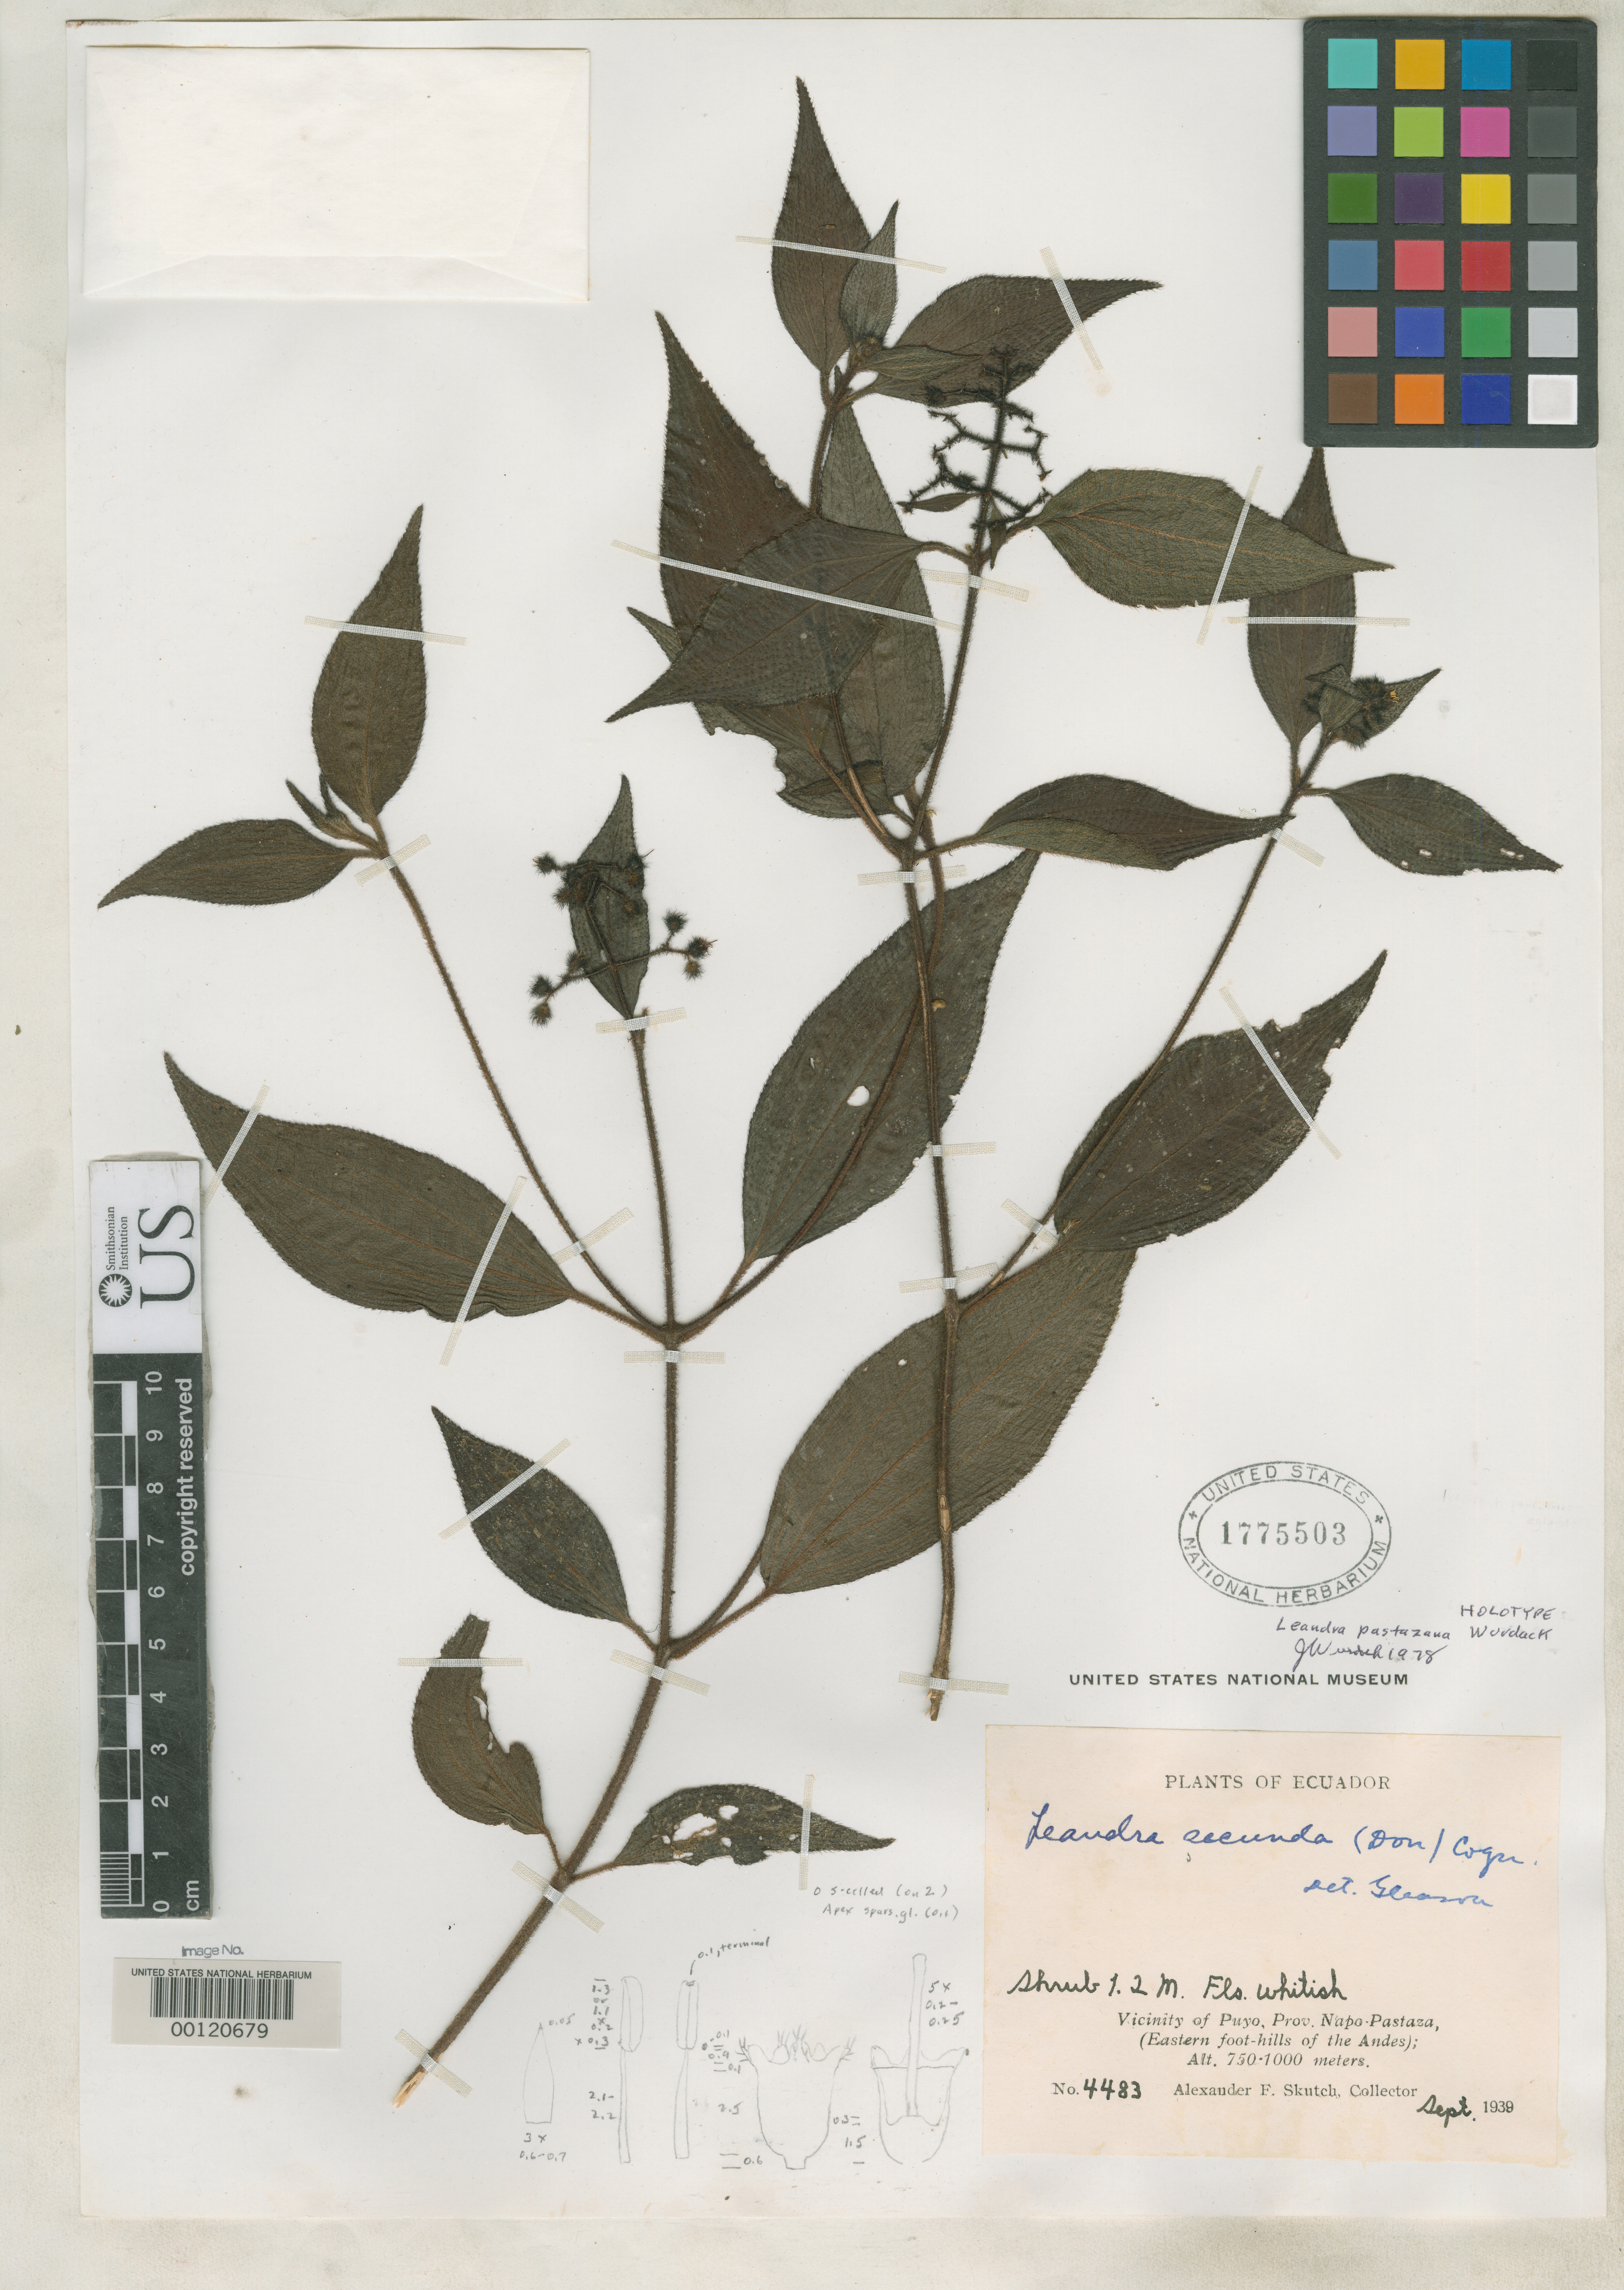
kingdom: Plantae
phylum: Tracheophyta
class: Magnoliopsida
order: Myrtales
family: Melastomataceae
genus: Leandra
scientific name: Leandra pastazana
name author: Wurdack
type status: Holotype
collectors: A. F. Skutch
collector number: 4483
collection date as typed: Sep 1939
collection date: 1939-09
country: Ecuador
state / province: Pastaza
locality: Puyo.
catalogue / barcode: US 1775503